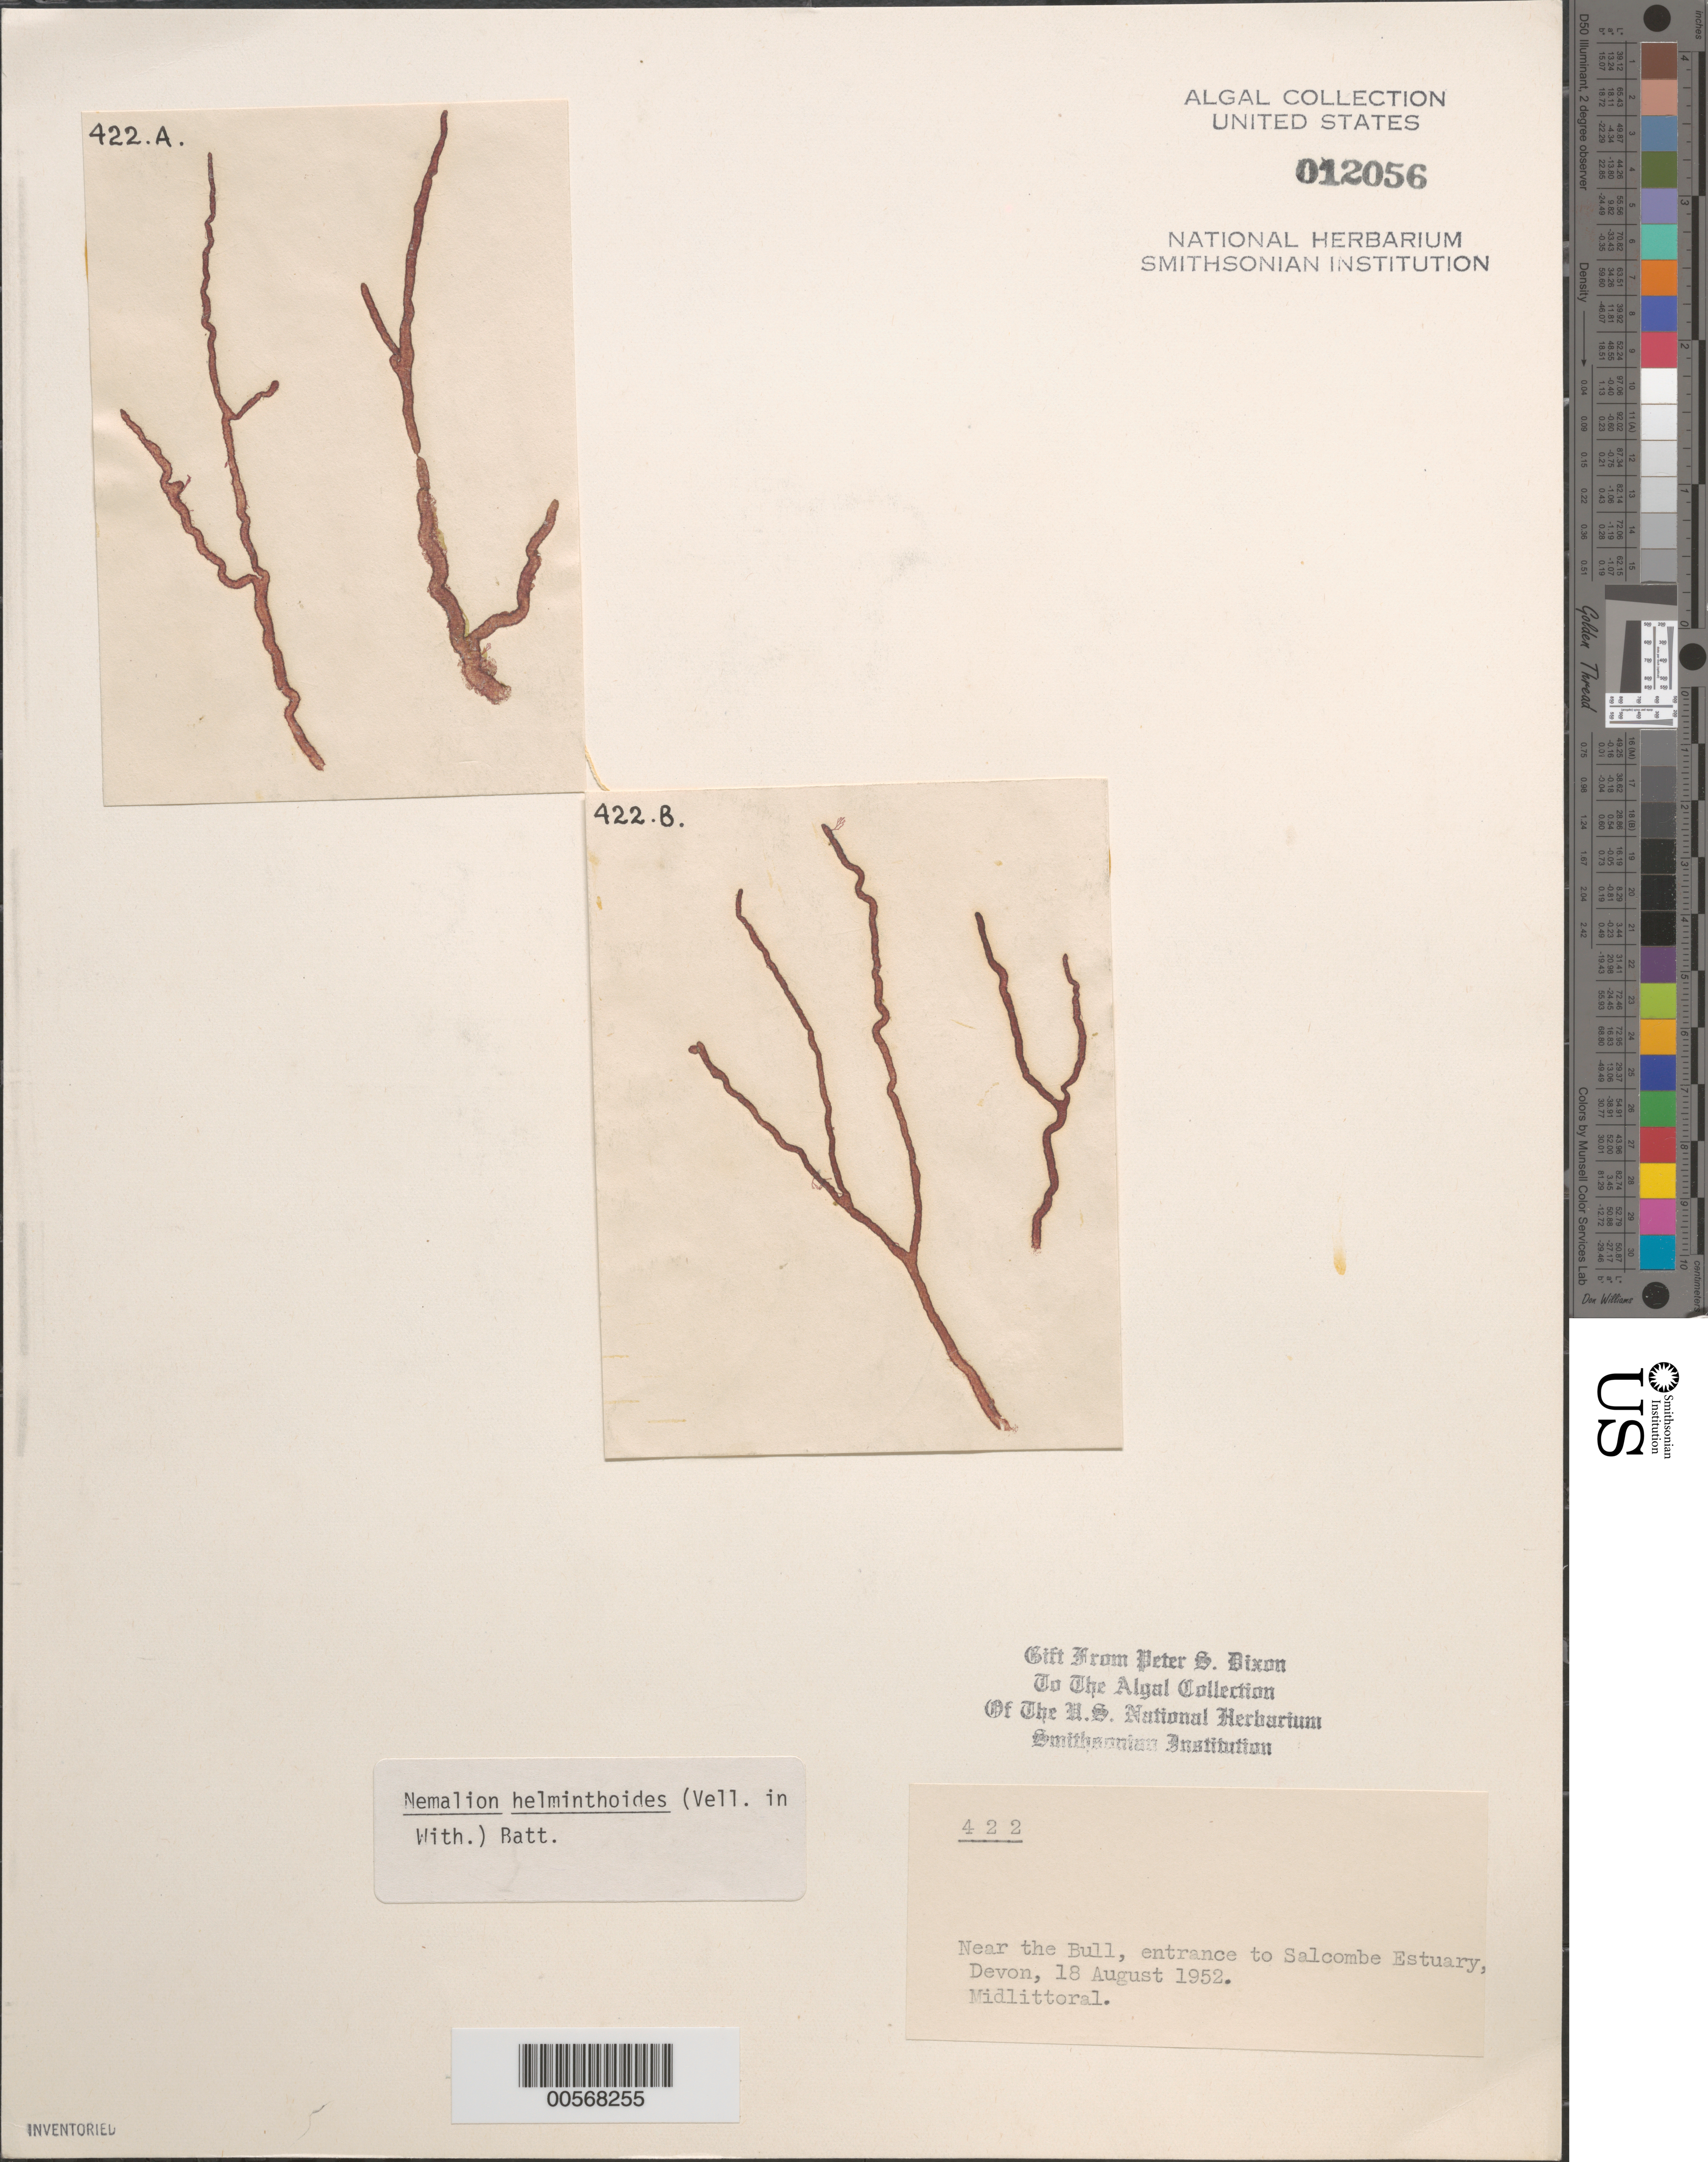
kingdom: Plantae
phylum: Rhodophyta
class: Florideophyceae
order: Nemaliales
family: Nemaliaceae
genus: Nemalion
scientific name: Nemalion multifidum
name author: (Lyngb.) Chauvin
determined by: Algae name updating Project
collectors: P. S. Dixon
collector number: PSD 422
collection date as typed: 18 Aug 1952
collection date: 1952-08-18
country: United Kingdom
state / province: England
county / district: Devon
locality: Salcombe Estuary entrance near The Bull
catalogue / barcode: US 12056